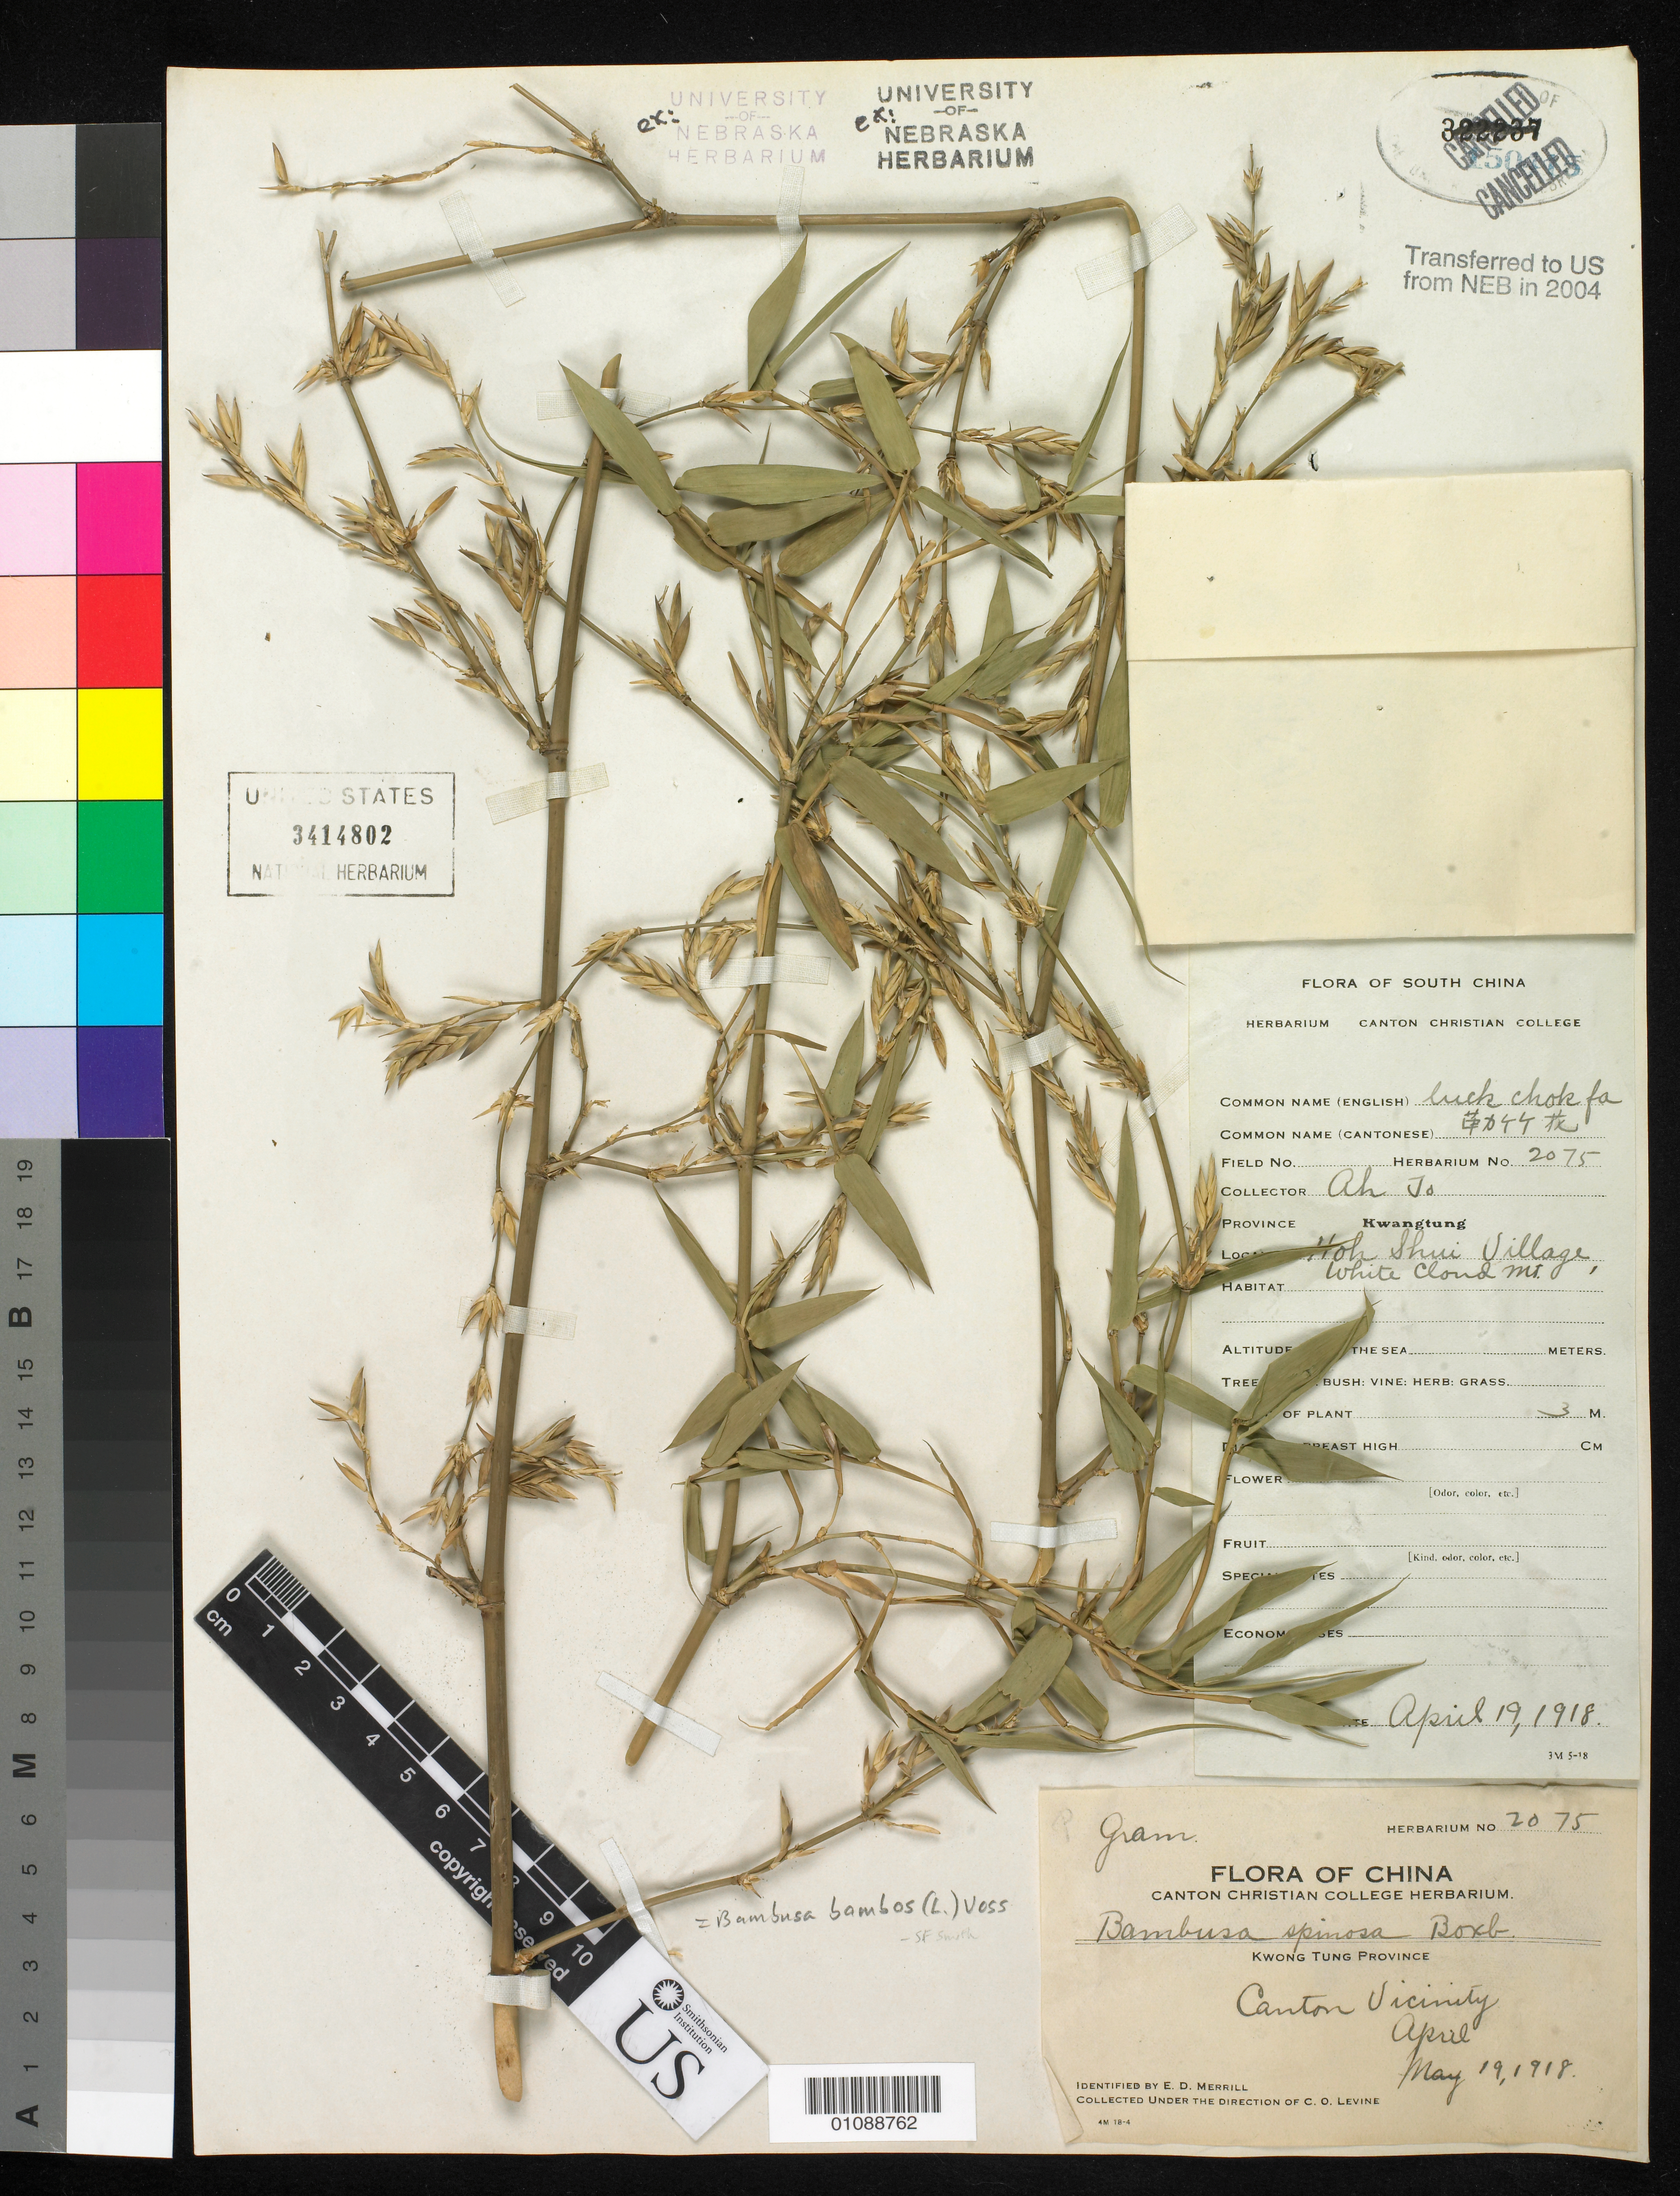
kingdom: Plantae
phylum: Tracheophyta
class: Liliopsida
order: Poales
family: Poaceae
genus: Bambusa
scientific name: Bambusa bambos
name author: (L.) Voss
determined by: Smith, Stephen F., (US), NMNH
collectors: A. To & C. O. Levine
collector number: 2075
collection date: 1918-04-19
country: China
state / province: Guangdong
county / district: Canton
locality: Hoh Shui Village, White Cloud Mt.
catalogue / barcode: US 3414802